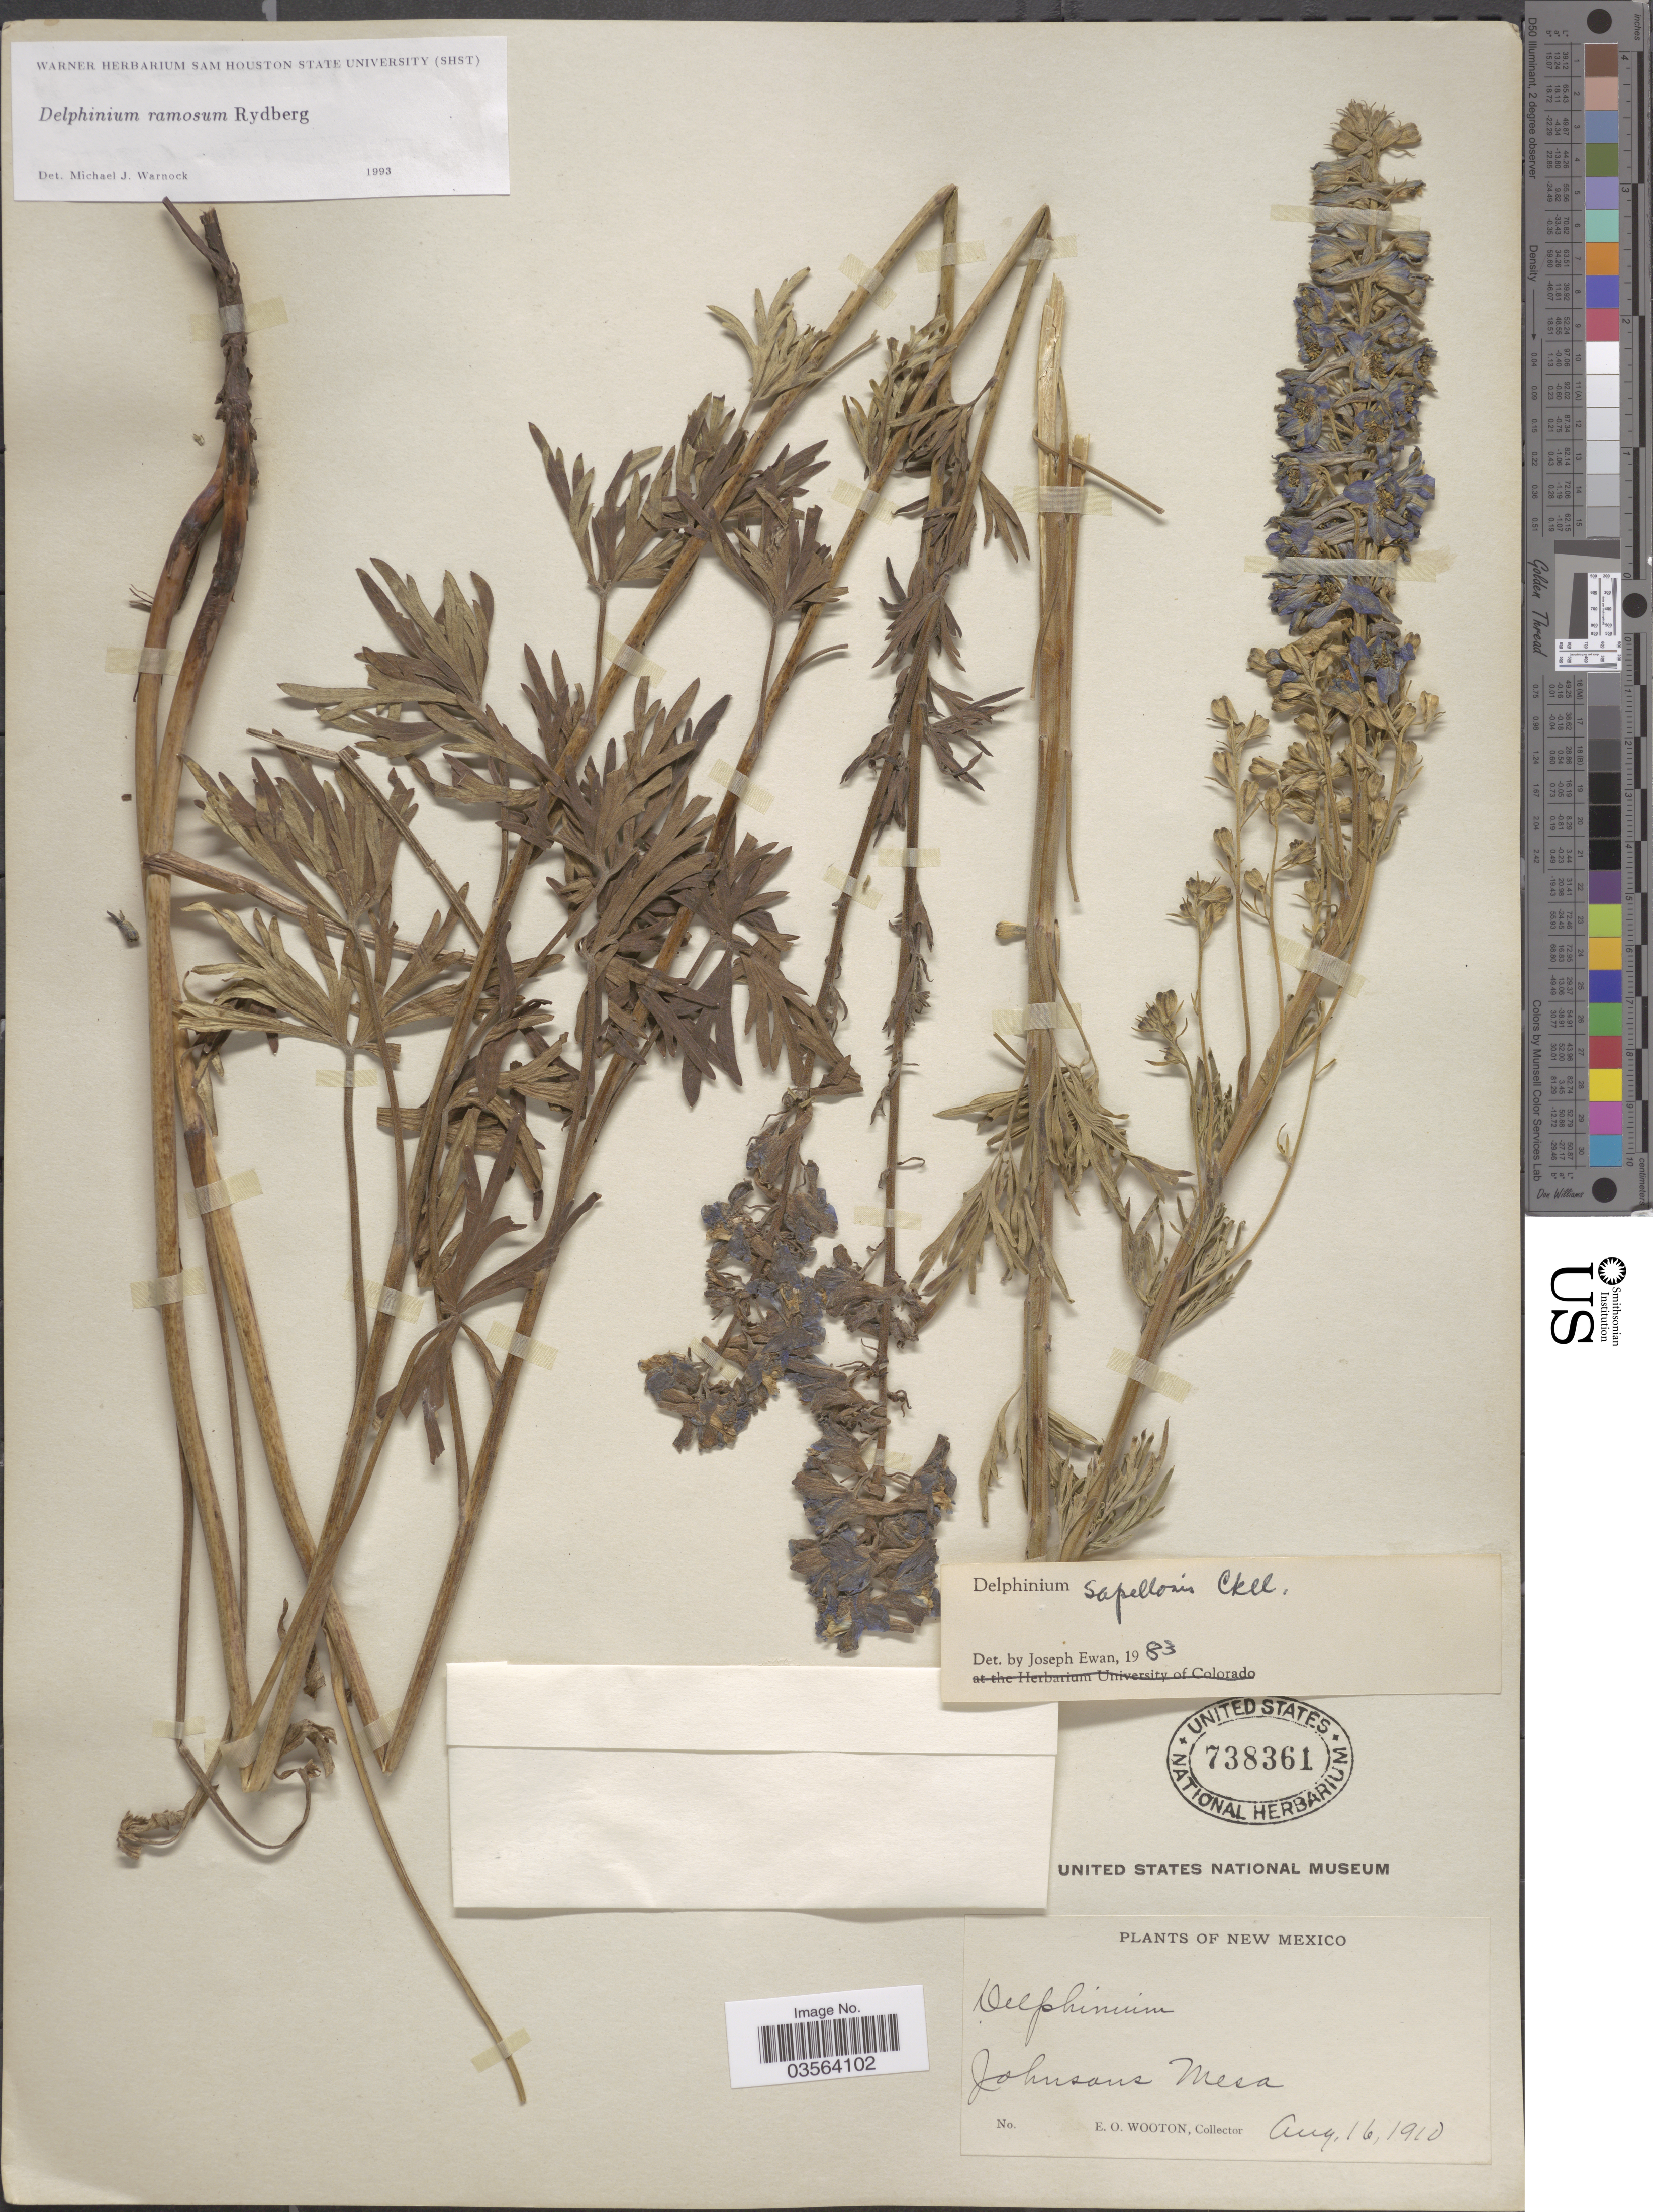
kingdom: Plantae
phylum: Tracheophyta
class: Magnoliopsida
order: Ranunculales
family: Ranunculaceae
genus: Delphinium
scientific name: Delphinium ramosum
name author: Rydb.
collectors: E. O. Wooton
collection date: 1910-08-16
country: United States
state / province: New Mexico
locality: Johnsons Mesa.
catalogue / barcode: US 738361